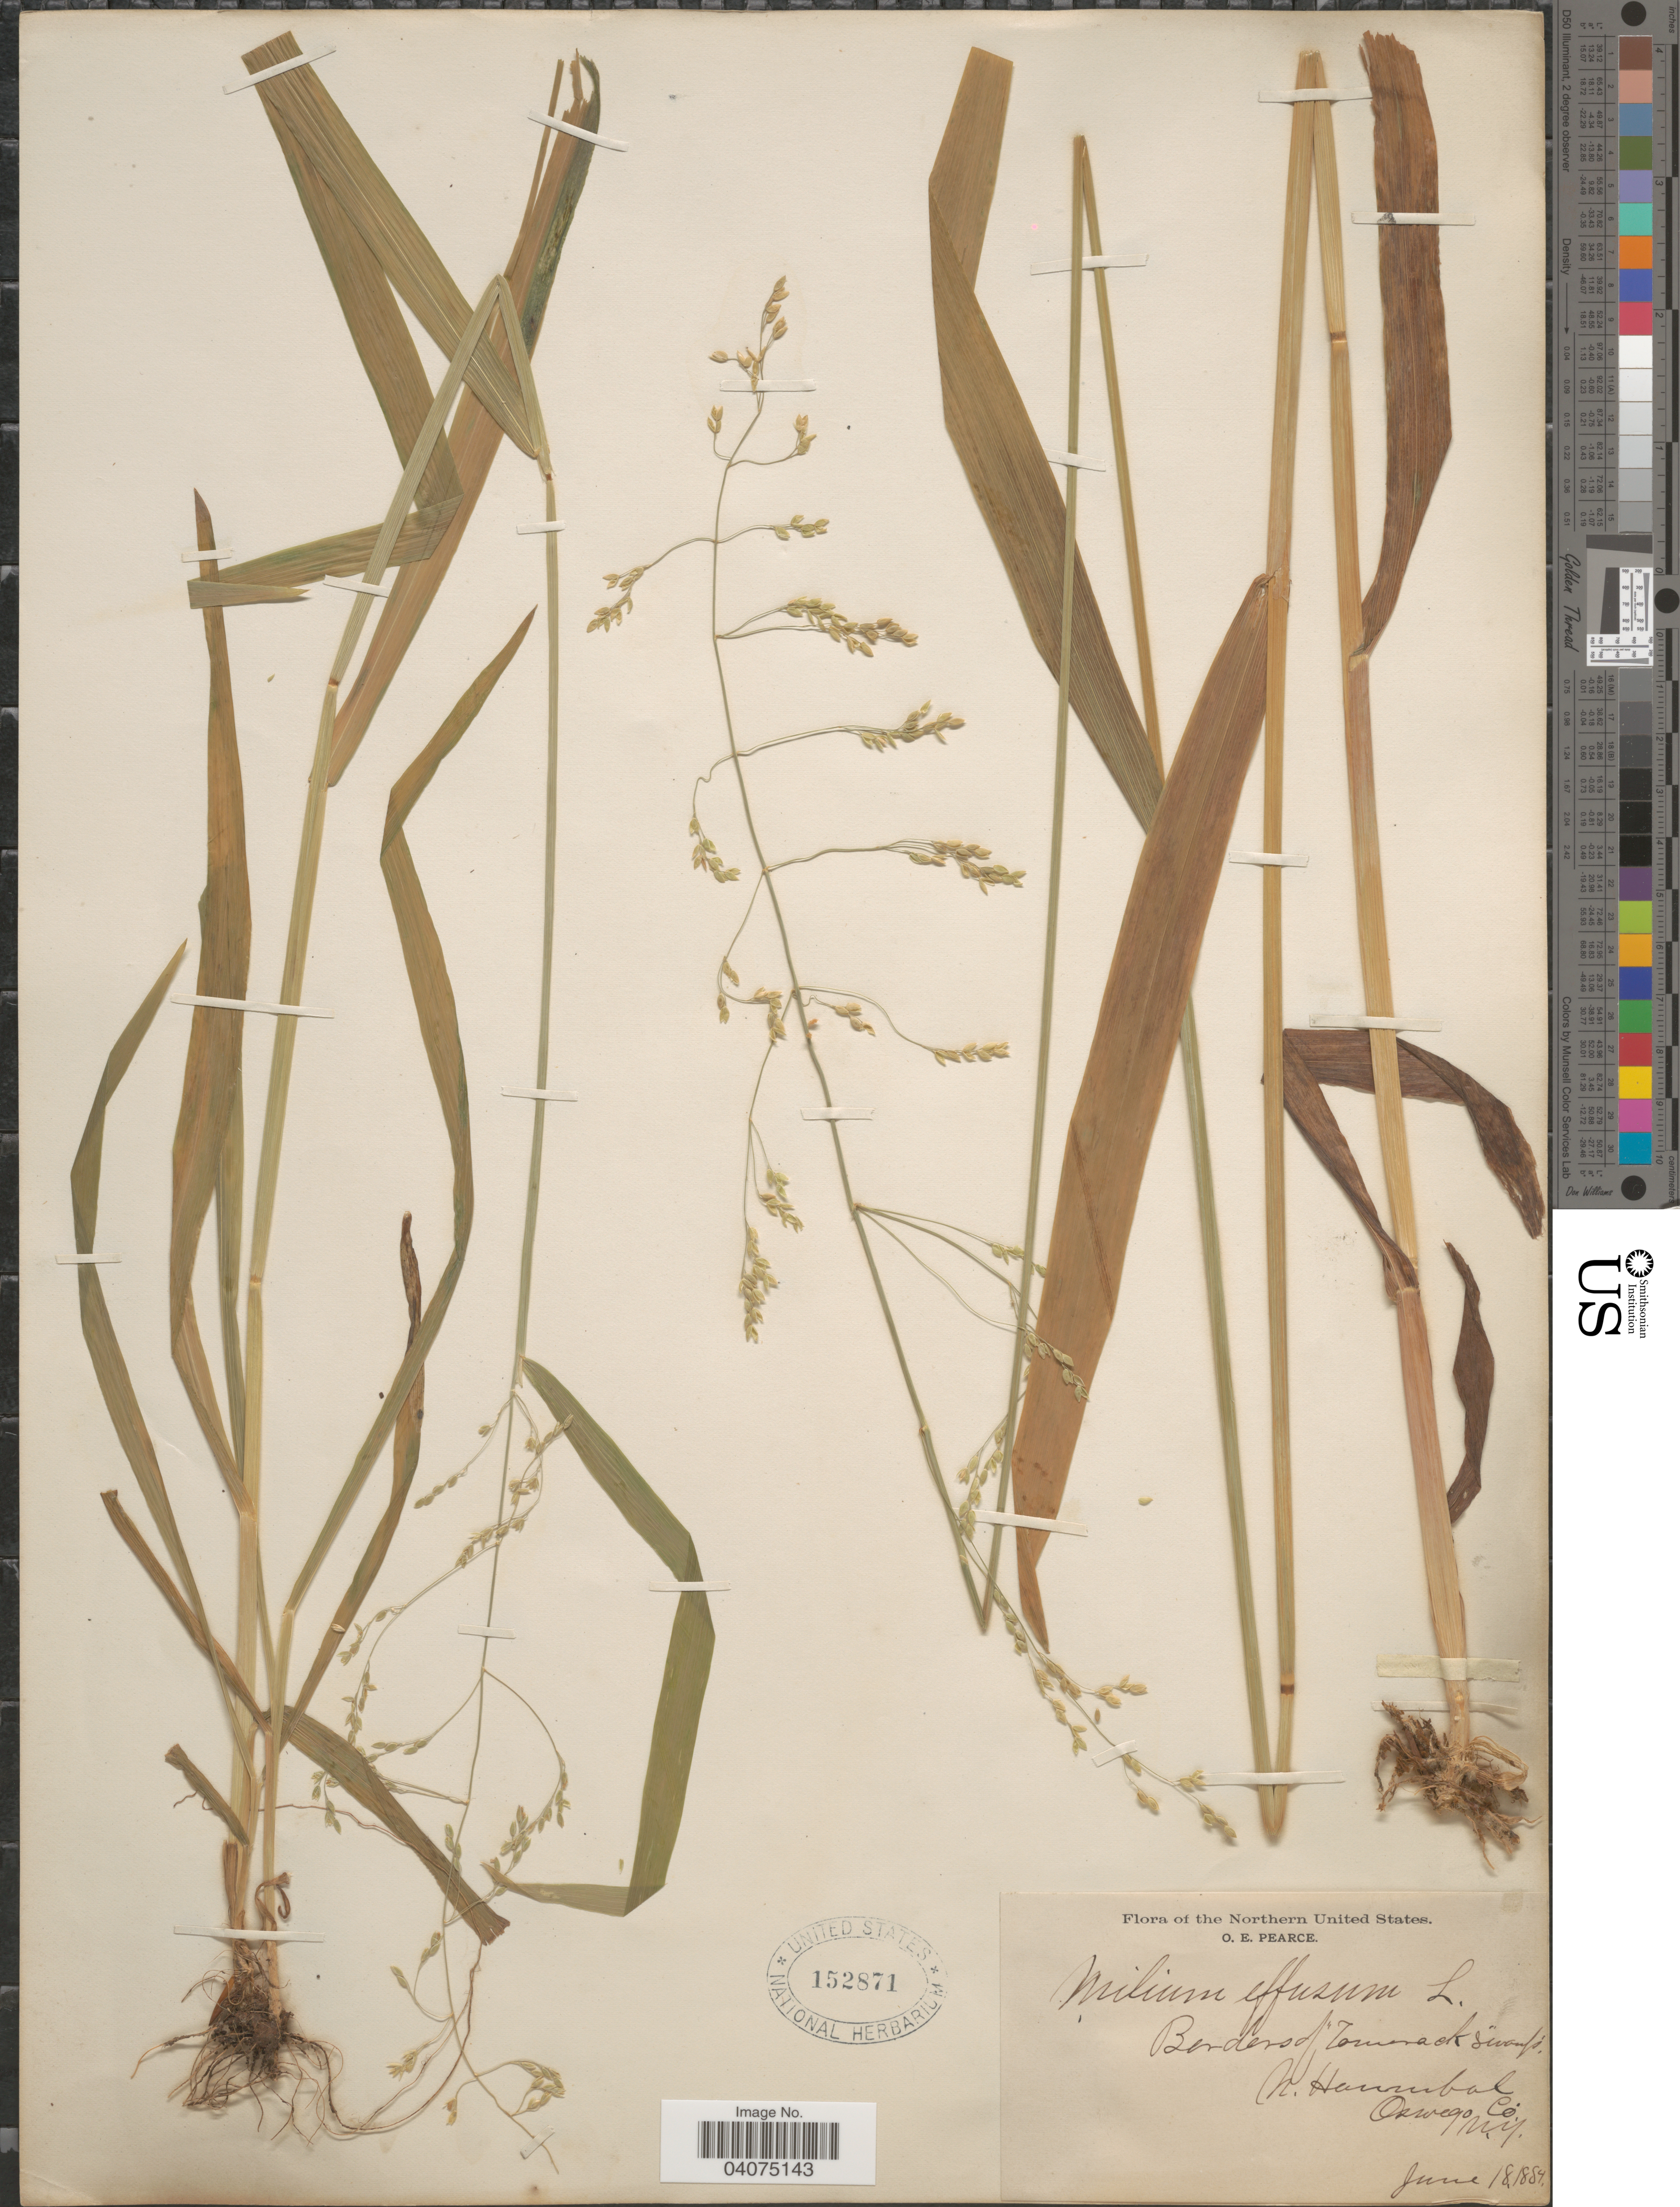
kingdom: Plantae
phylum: Tracheophyta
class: Liliopsida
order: Poales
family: Poaceae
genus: Milium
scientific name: Milium effusum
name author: L.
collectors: O. E. Pearce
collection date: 1884-06-18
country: United States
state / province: New York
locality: Borders of Tamarack swamps. N. Hannibal. Oswego Co. The Northern United States.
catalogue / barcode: US 152871